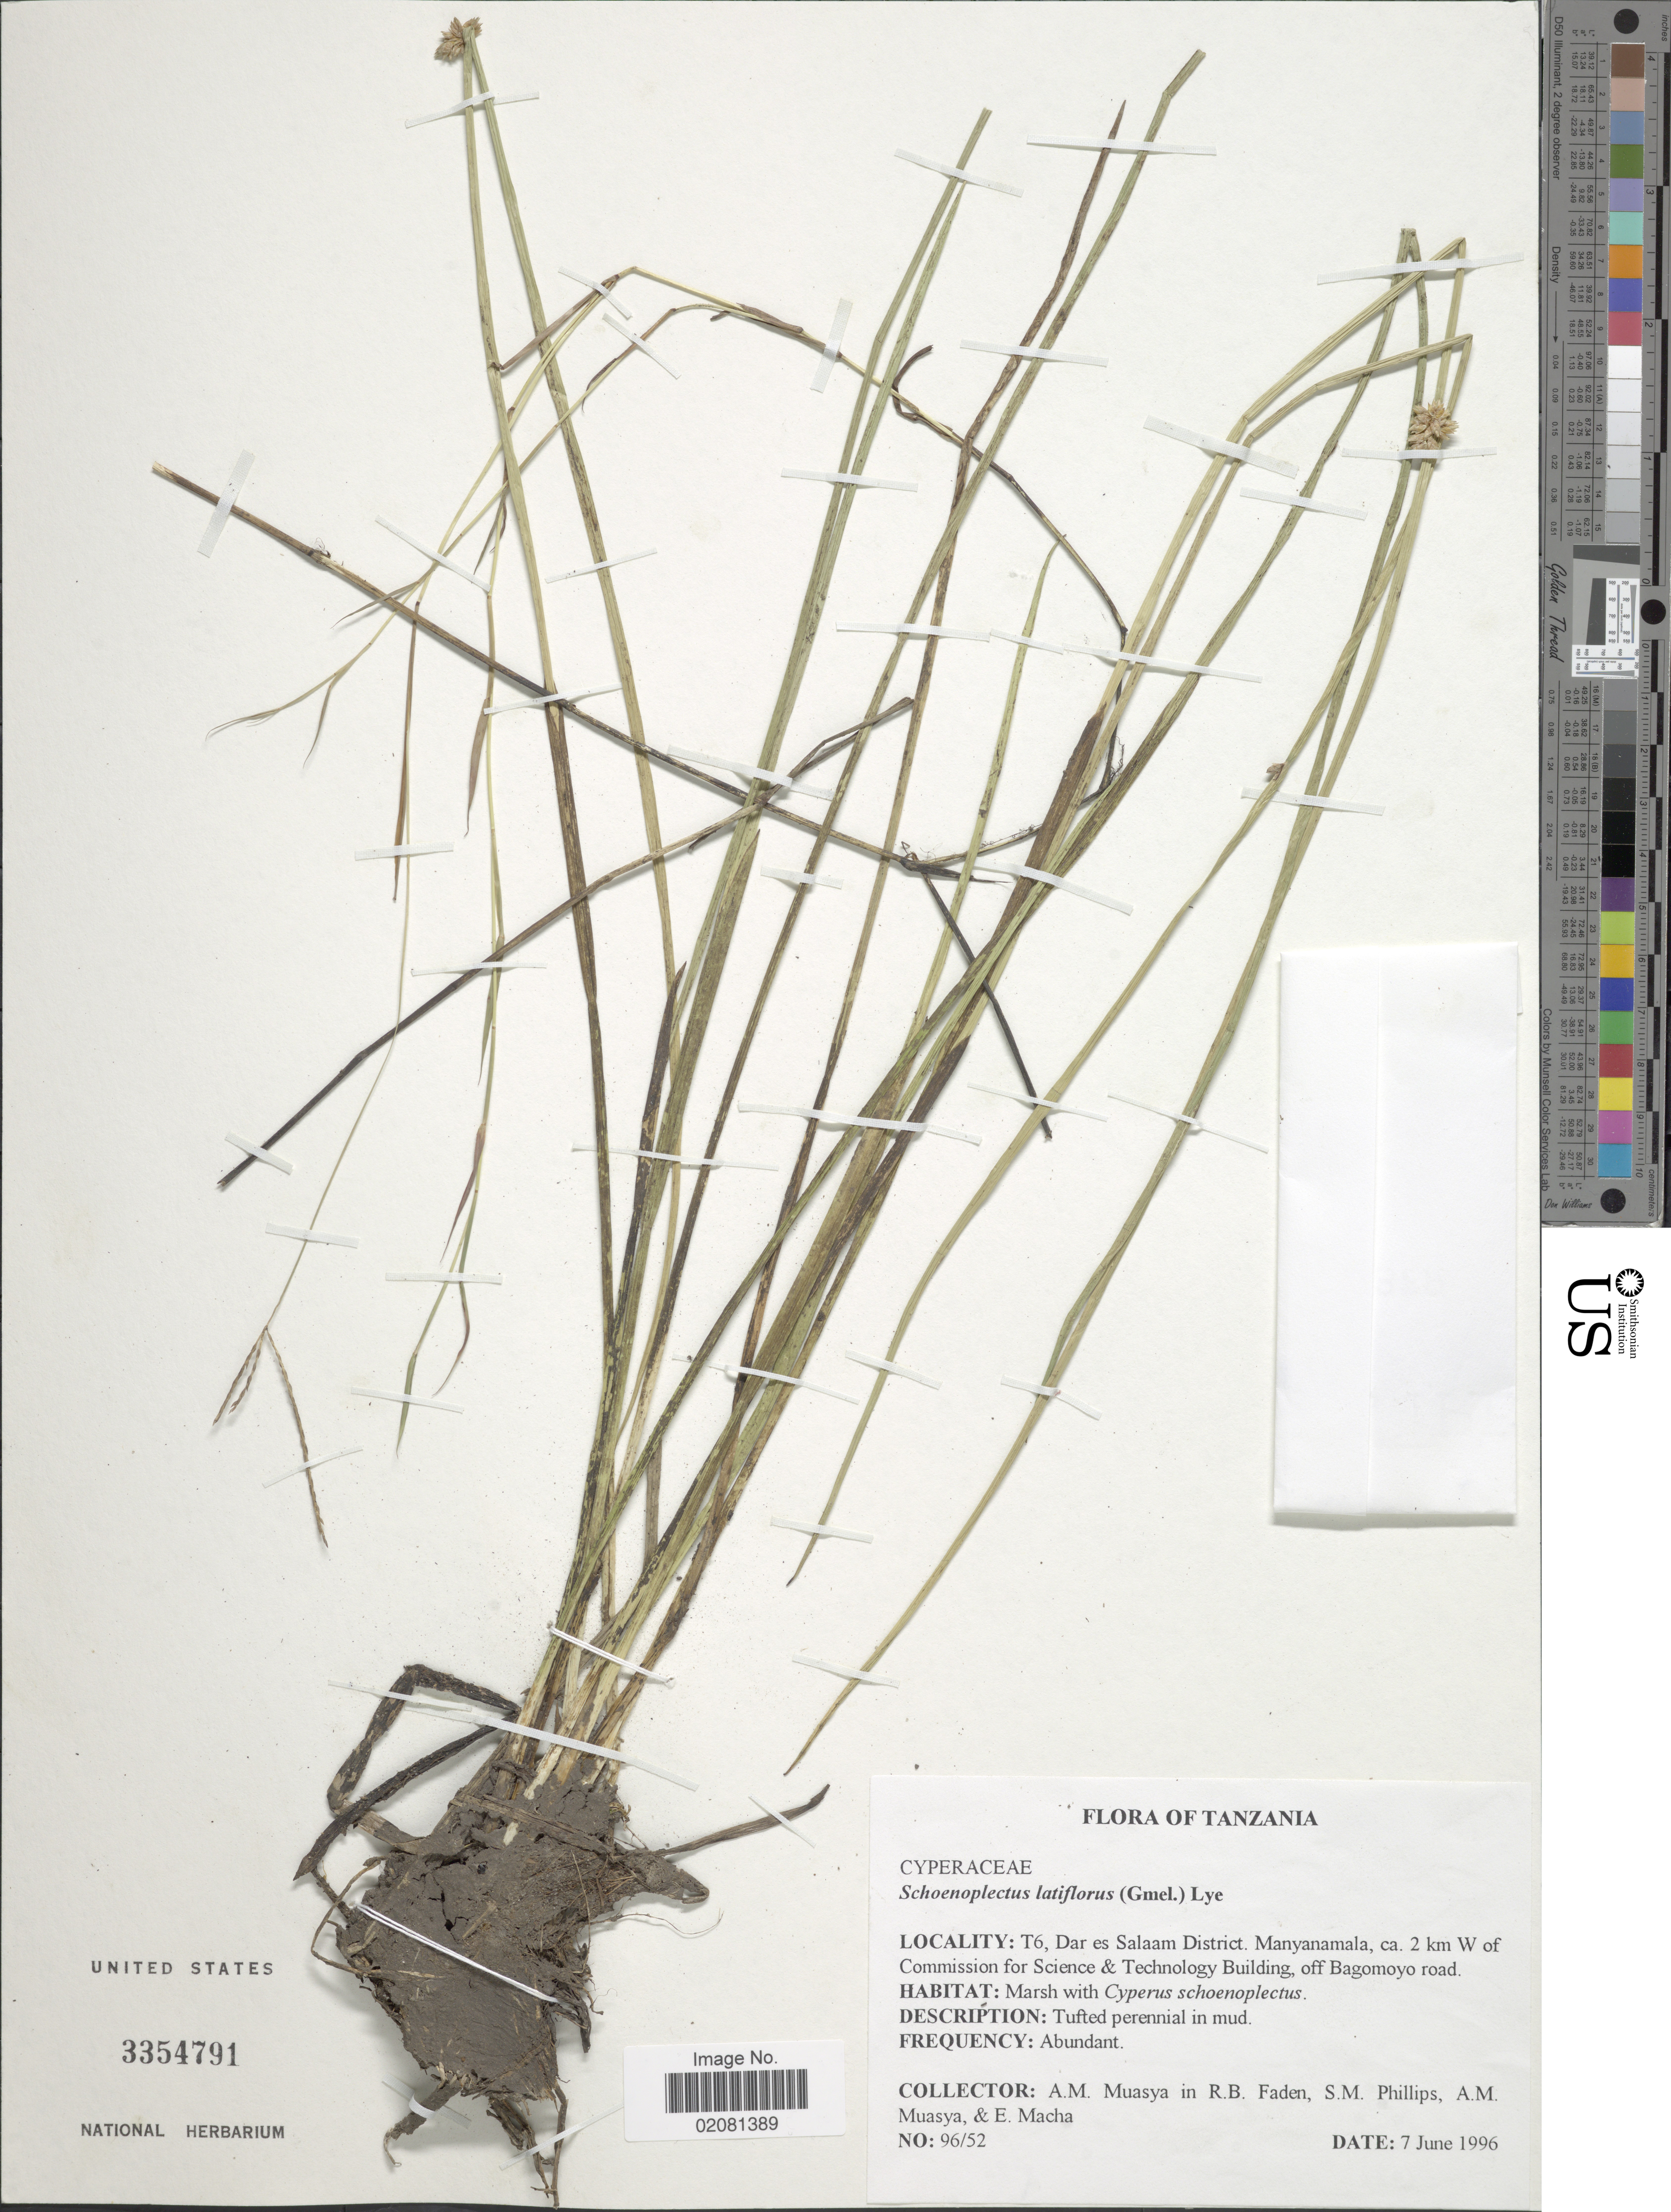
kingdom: Plantae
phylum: Tracheophyta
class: Liliopsida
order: Poales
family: Cyperaceae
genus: Schoenoplectus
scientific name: Schoenoplectus lateriflorus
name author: (J.F. Gmel.)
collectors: A. Muasya, R. B. Faden, S. M. Phillips, A. Muasya & E. Macha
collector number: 96/52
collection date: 1996-06-07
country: Tanzania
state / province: Dar es Salaam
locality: T6, Dar es Salaam District. Manyanamala, ca. 2 km W of Commission for Science & Technology Building, off Bagomoyo road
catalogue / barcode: US 3354791